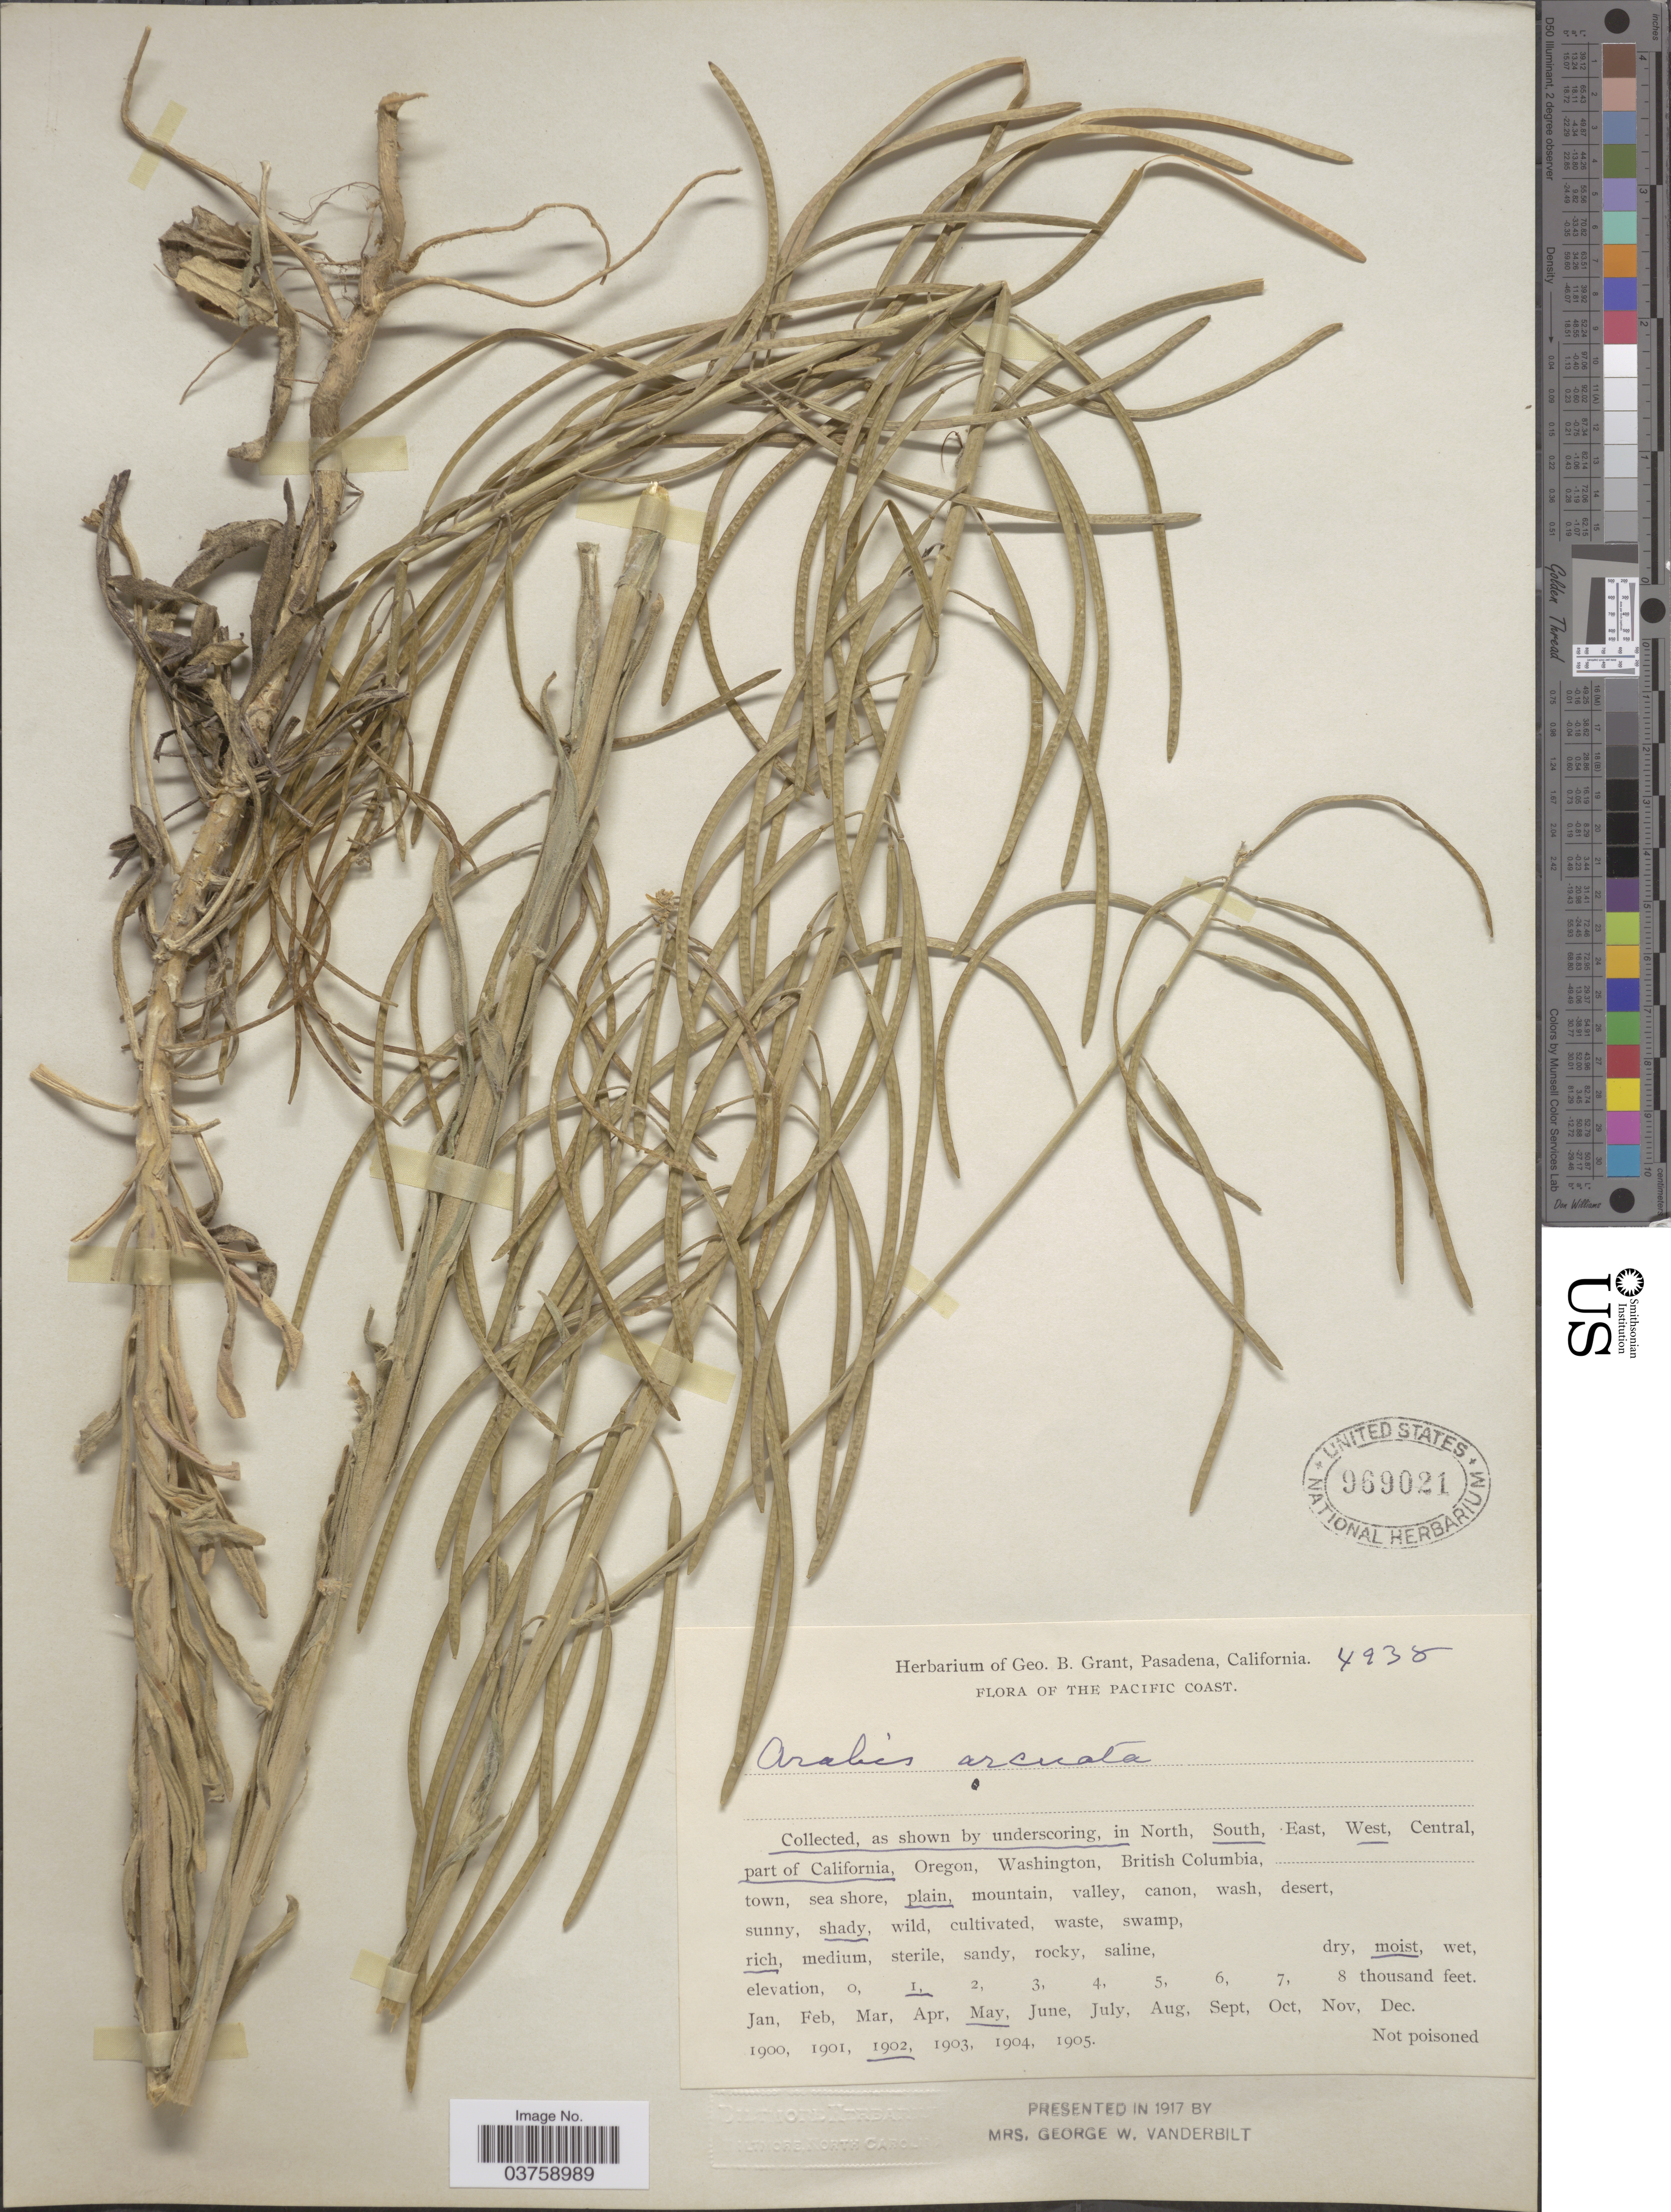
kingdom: Plantae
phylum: Tracheophyta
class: Magnoliopsida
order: Brassicales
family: Brassicaceae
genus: Arabis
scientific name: Arabis sparsiflora var. arcuata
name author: (Nutt.) Rollins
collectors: ex herb. Geo. B. Grant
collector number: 4938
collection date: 1902-05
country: United States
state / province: California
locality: South, West, part of California.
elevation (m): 305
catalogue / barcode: US 969021